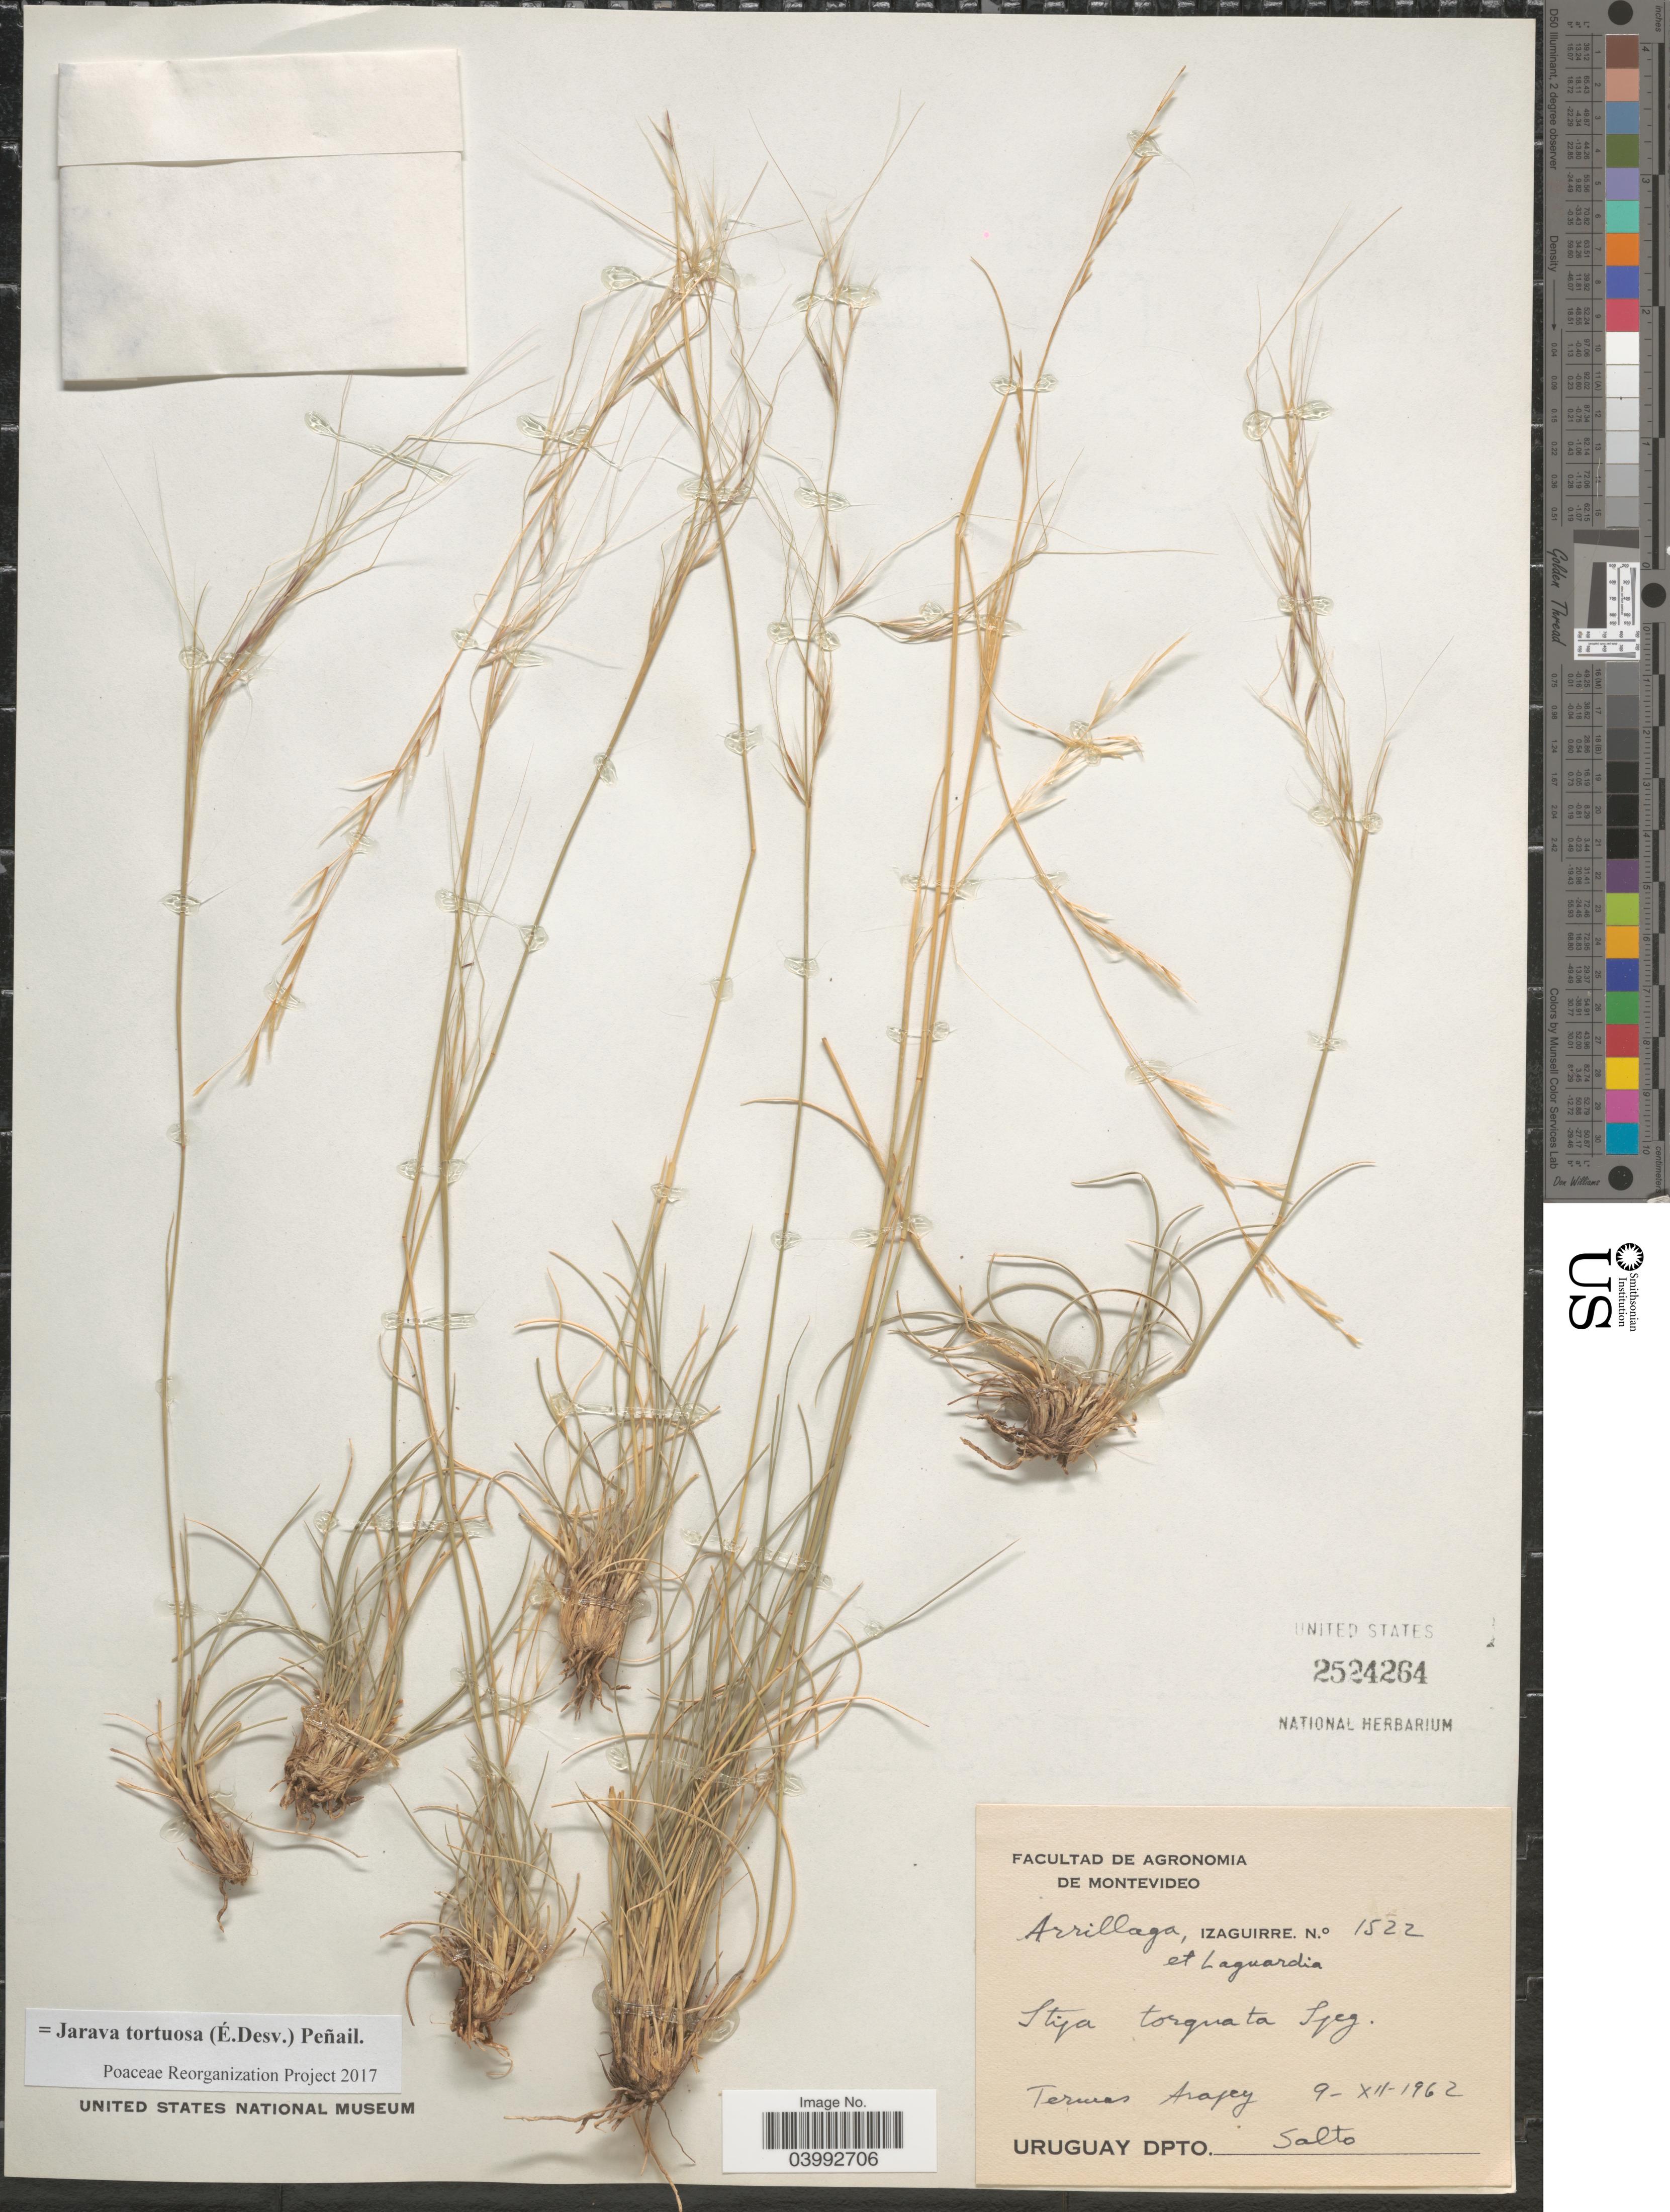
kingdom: Plantae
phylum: Tracheophyta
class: Liliopsida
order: Poales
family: Poaceae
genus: Jarava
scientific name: Jarava tortuosa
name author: (É. Desv.) Peñail.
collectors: Arrillaga, Izaguirre & A. Laguardia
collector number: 1522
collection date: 1962-12-09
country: Uruguay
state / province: Salto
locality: Termas Arapey. Depto. Salto.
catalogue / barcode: US 2524264